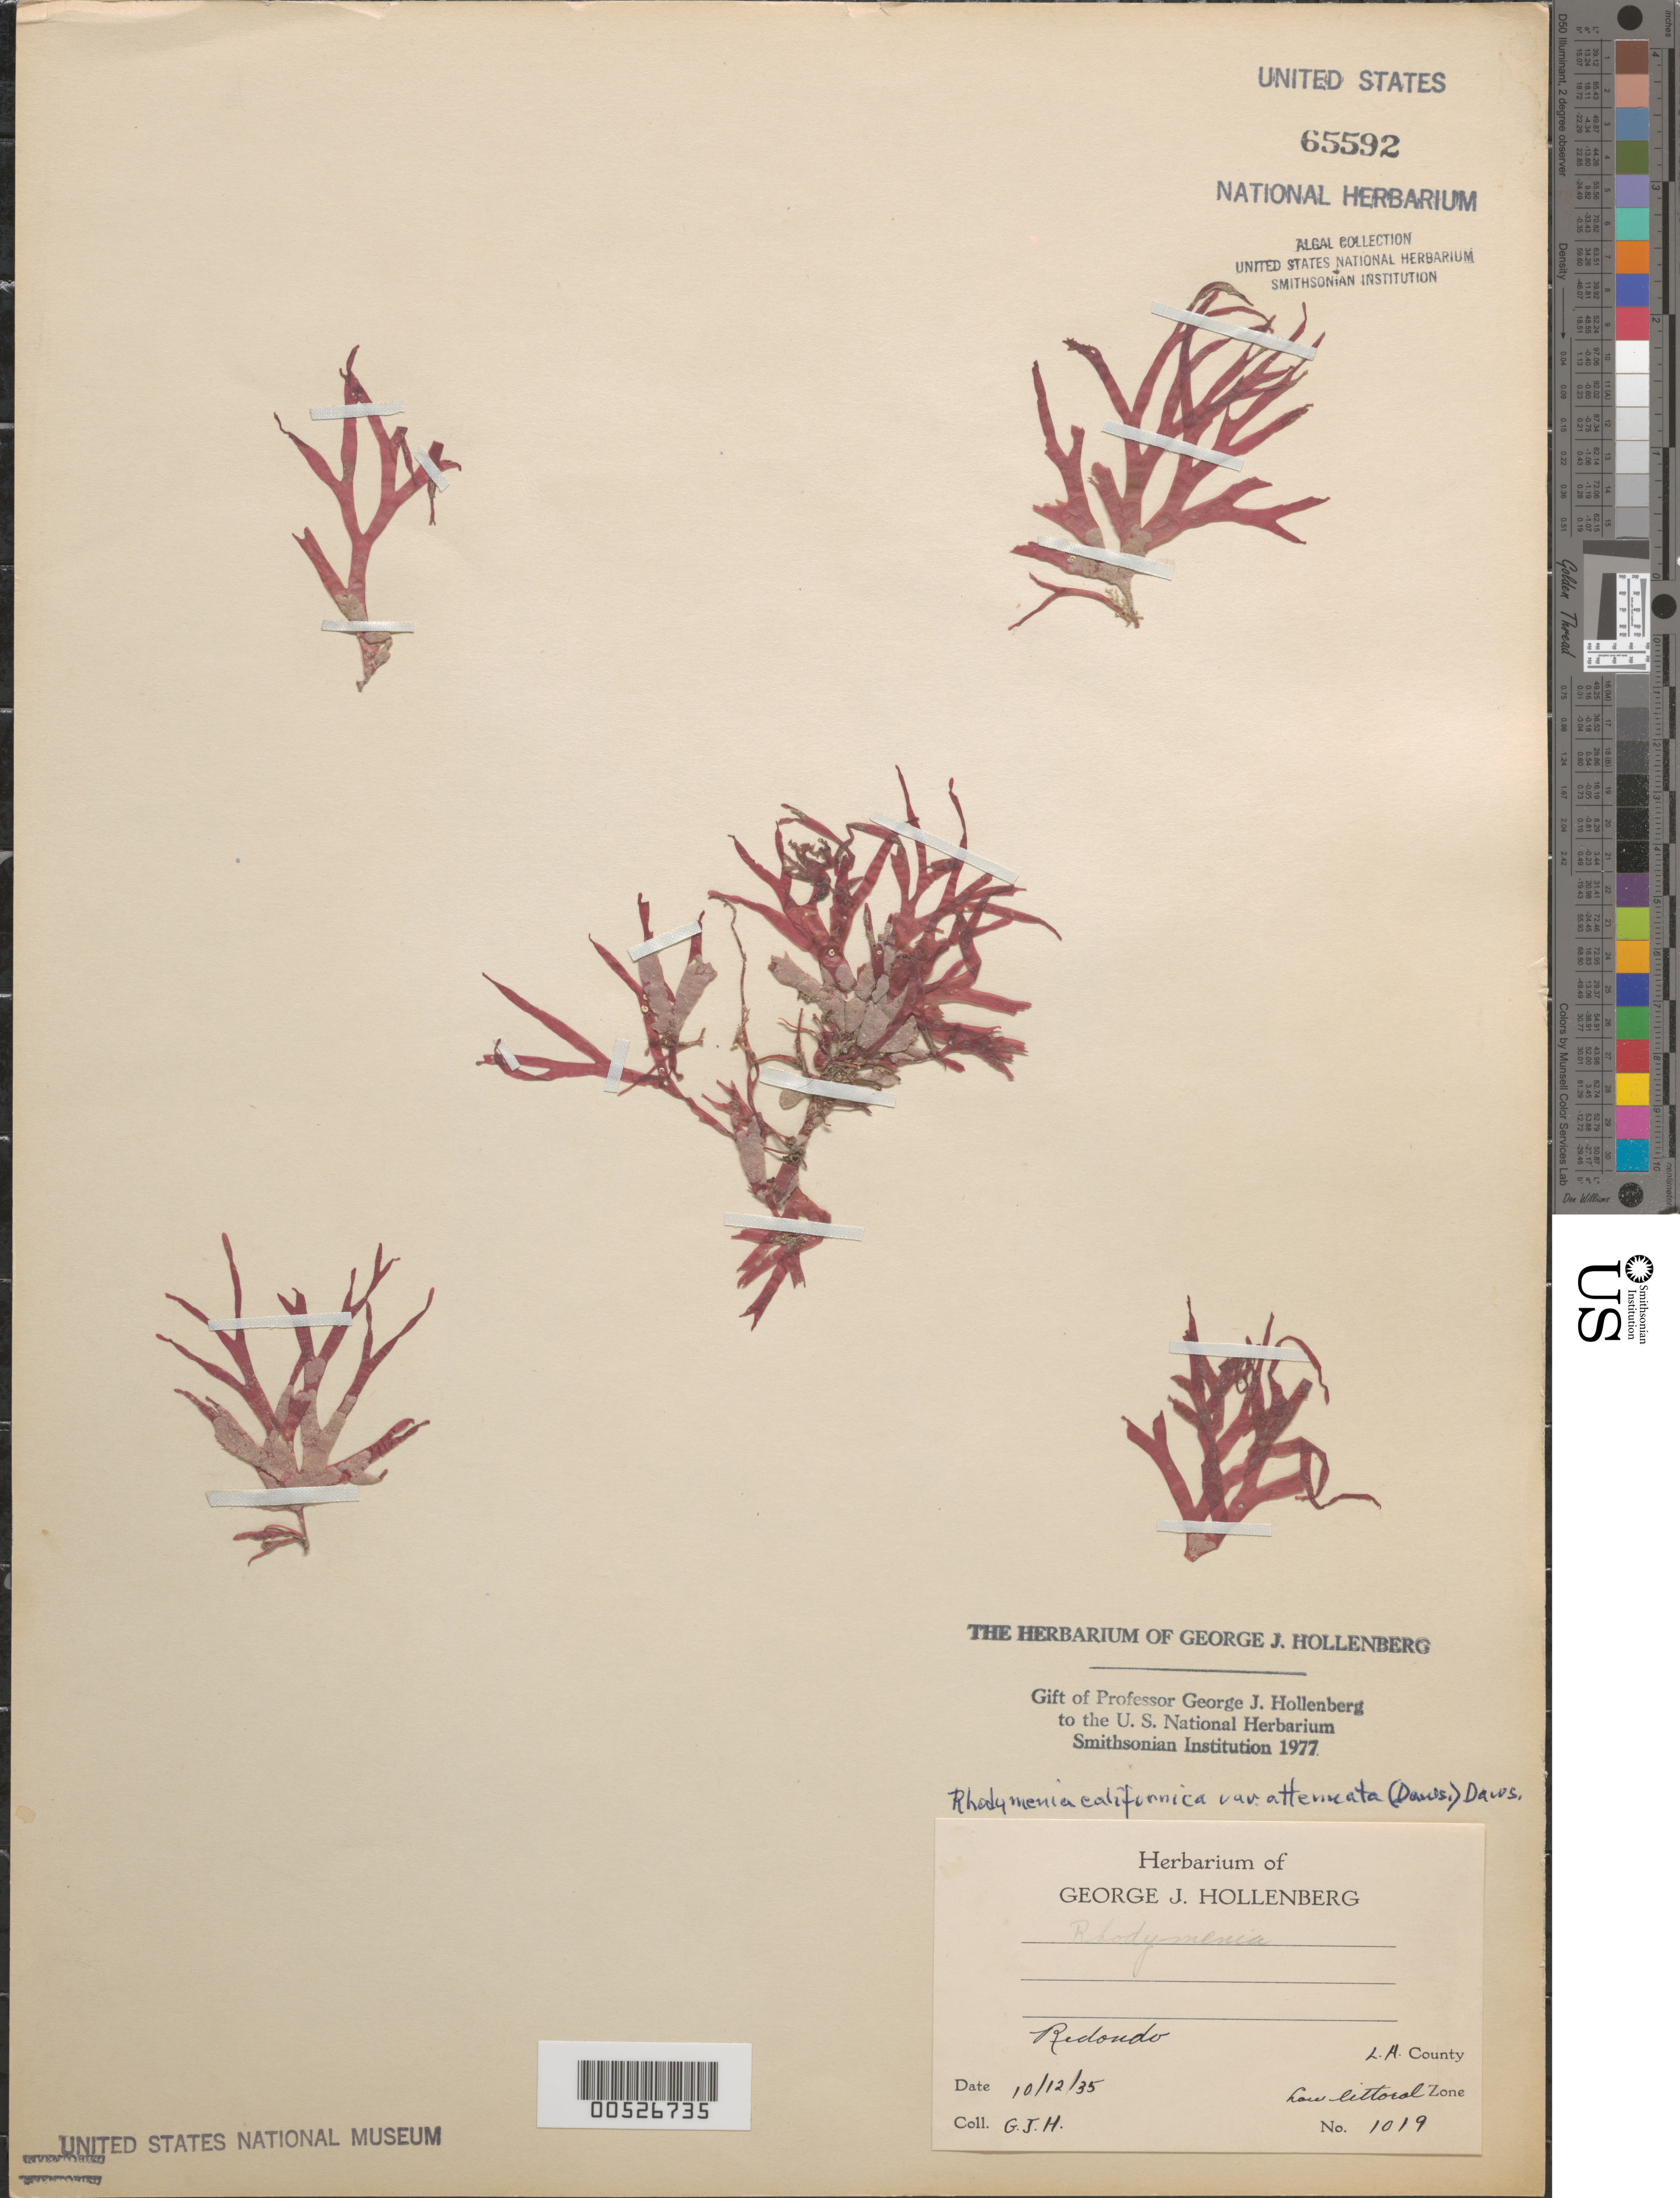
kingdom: Plantae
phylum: Rhodophyta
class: Florideophyceae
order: Rhodymeniales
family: Rhodymeniaceae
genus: Rhodymenia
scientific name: Rhodymenia californica var. attenuata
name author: (Daws.) E.Y. Dawson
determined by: Hollenberg, George J.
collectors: G. Hollenberg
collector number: GJH 1019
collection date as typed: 12 Oct 1935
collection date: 1935-10-12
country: United States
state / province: California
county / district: Los Angeles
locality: Redondo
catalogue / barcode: US 65592